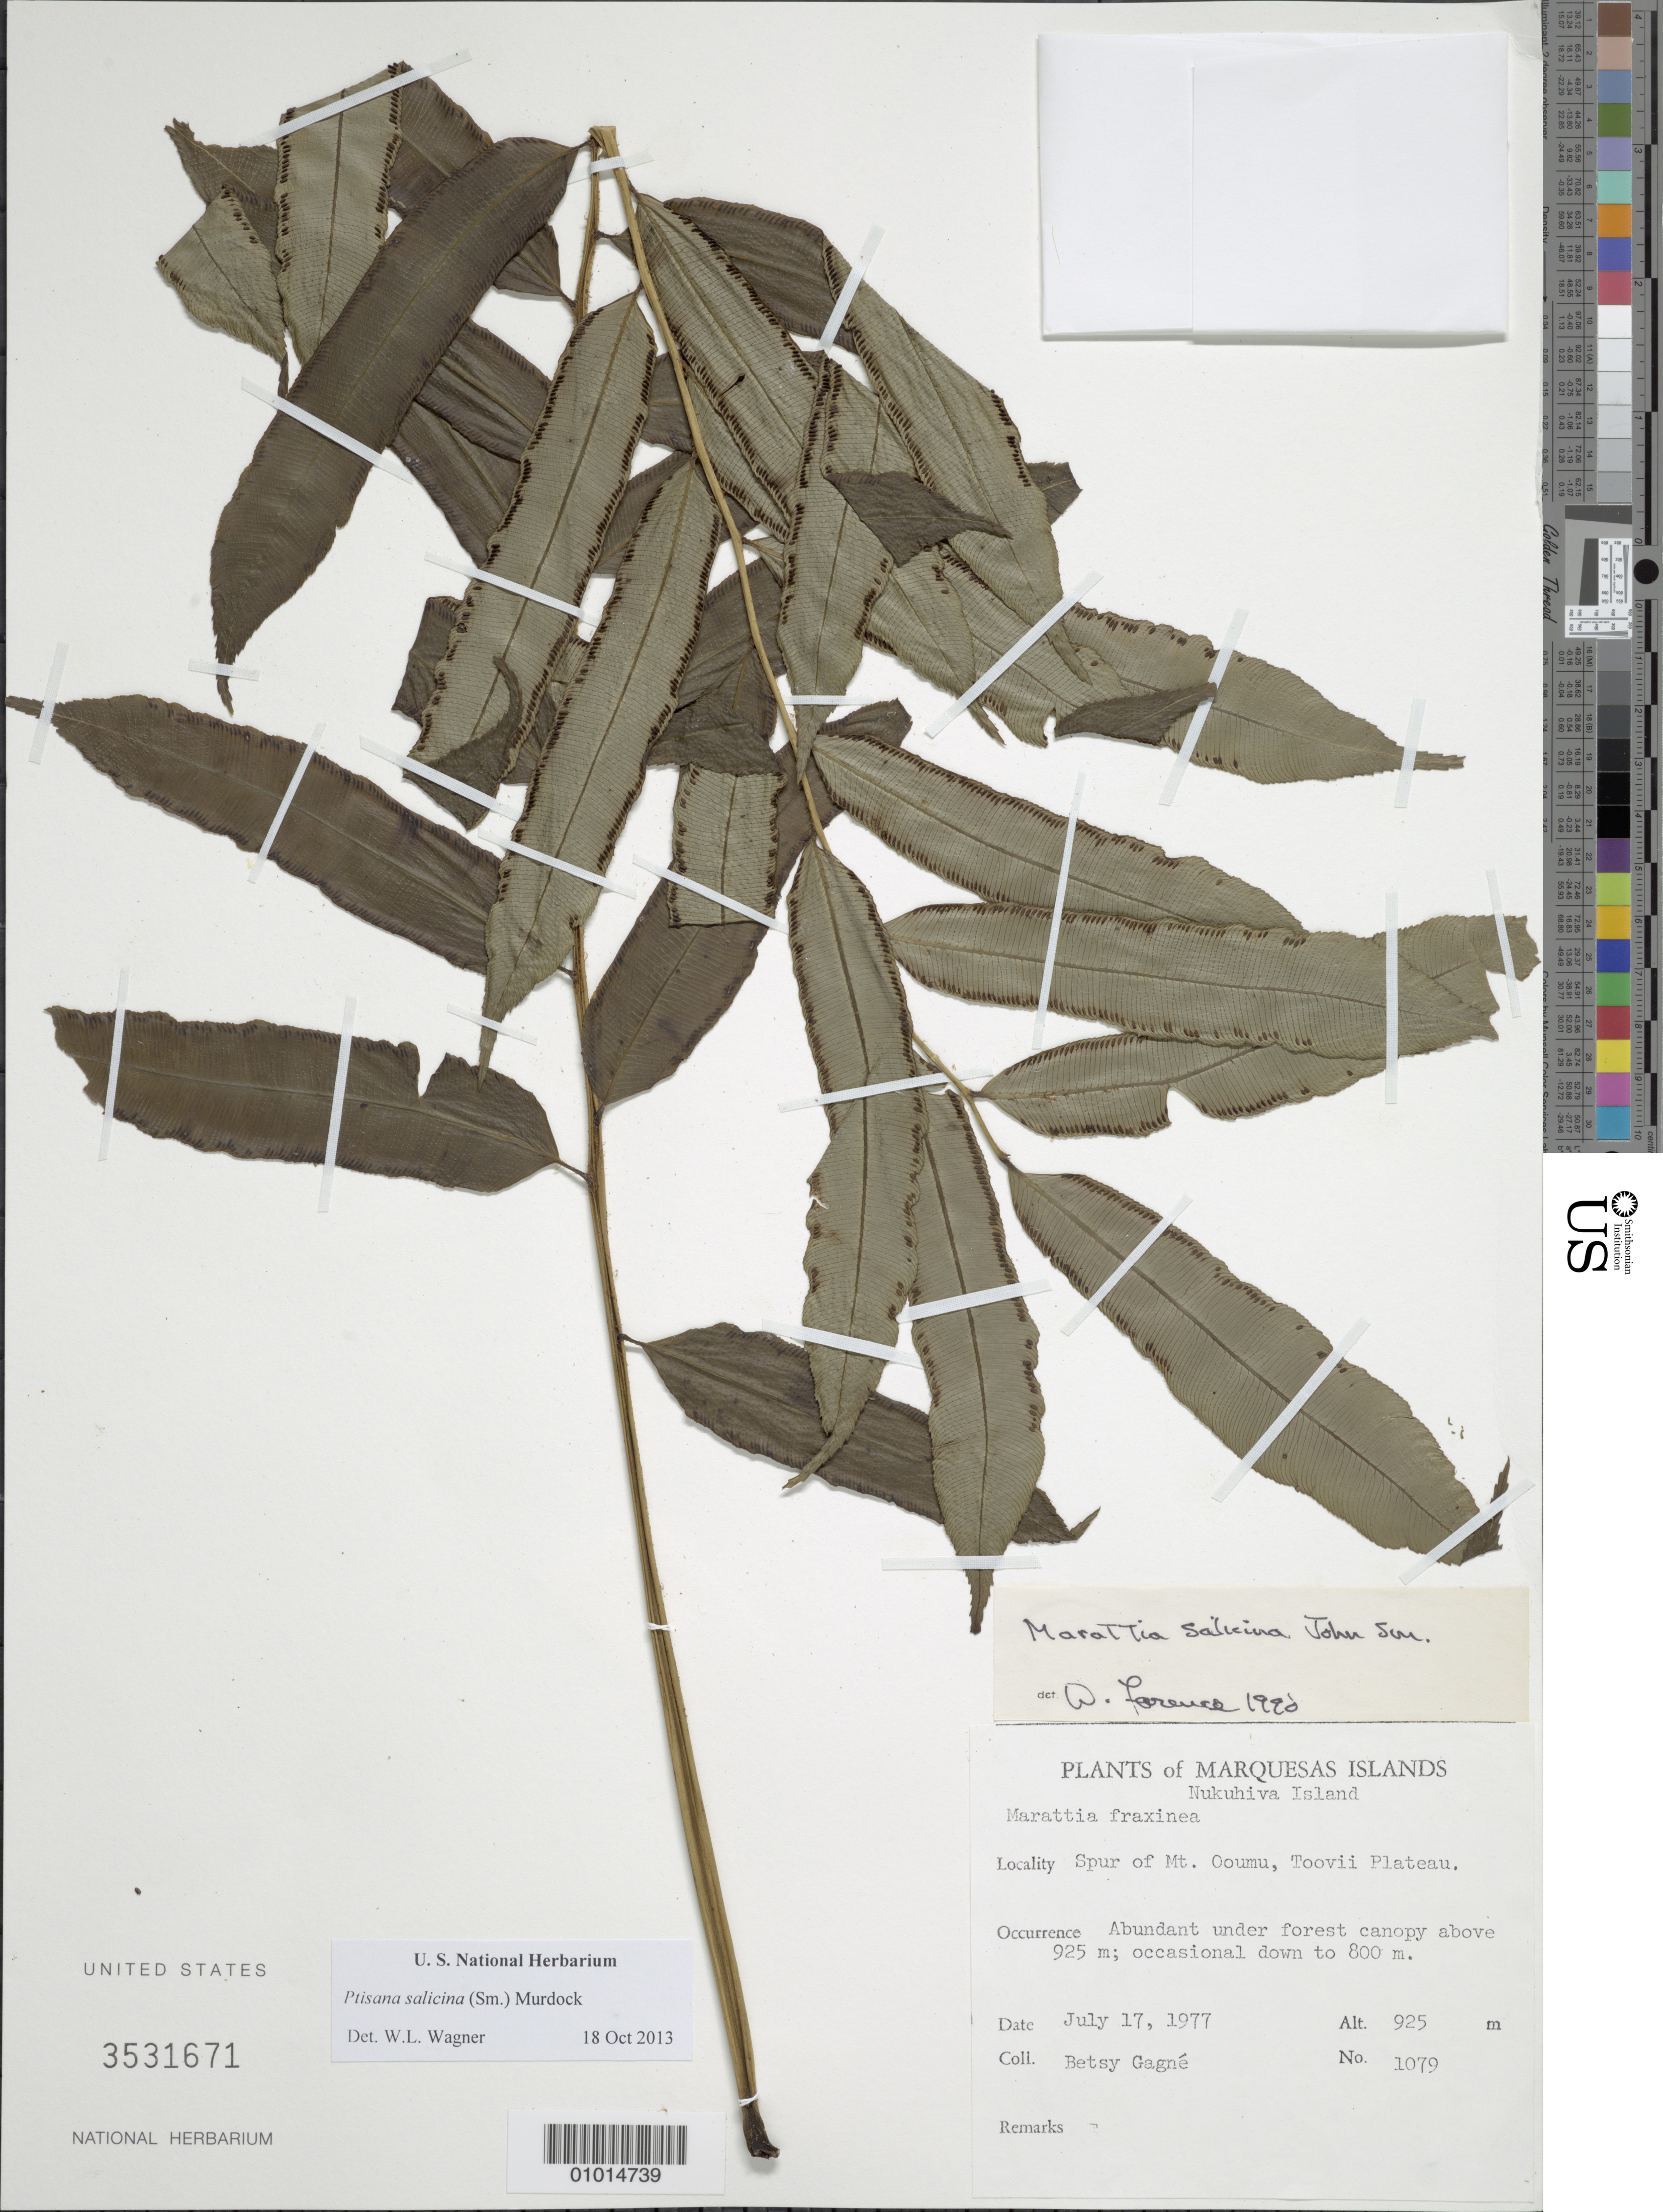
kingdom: Plantae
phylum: Tracheophyta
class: Polypodiopsida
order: Marattiales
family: Marattiaceae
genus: Ptisana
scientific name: Ptisana salicina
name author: (Sm.) Murdock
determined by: Lorence, David H., (PTBG), National Tropical Botanical Garden (UNITED STATES)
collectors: B. H. Gagné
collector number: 1079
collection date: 1977-07-17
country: French Polynesia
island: Nuku Hiva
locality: Spur of Mt. Ooumu, Toovii Plateau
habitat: Abundant under forest canopy above 925 m; occasional down to 800 m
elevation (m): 925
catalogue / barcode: US 3531671